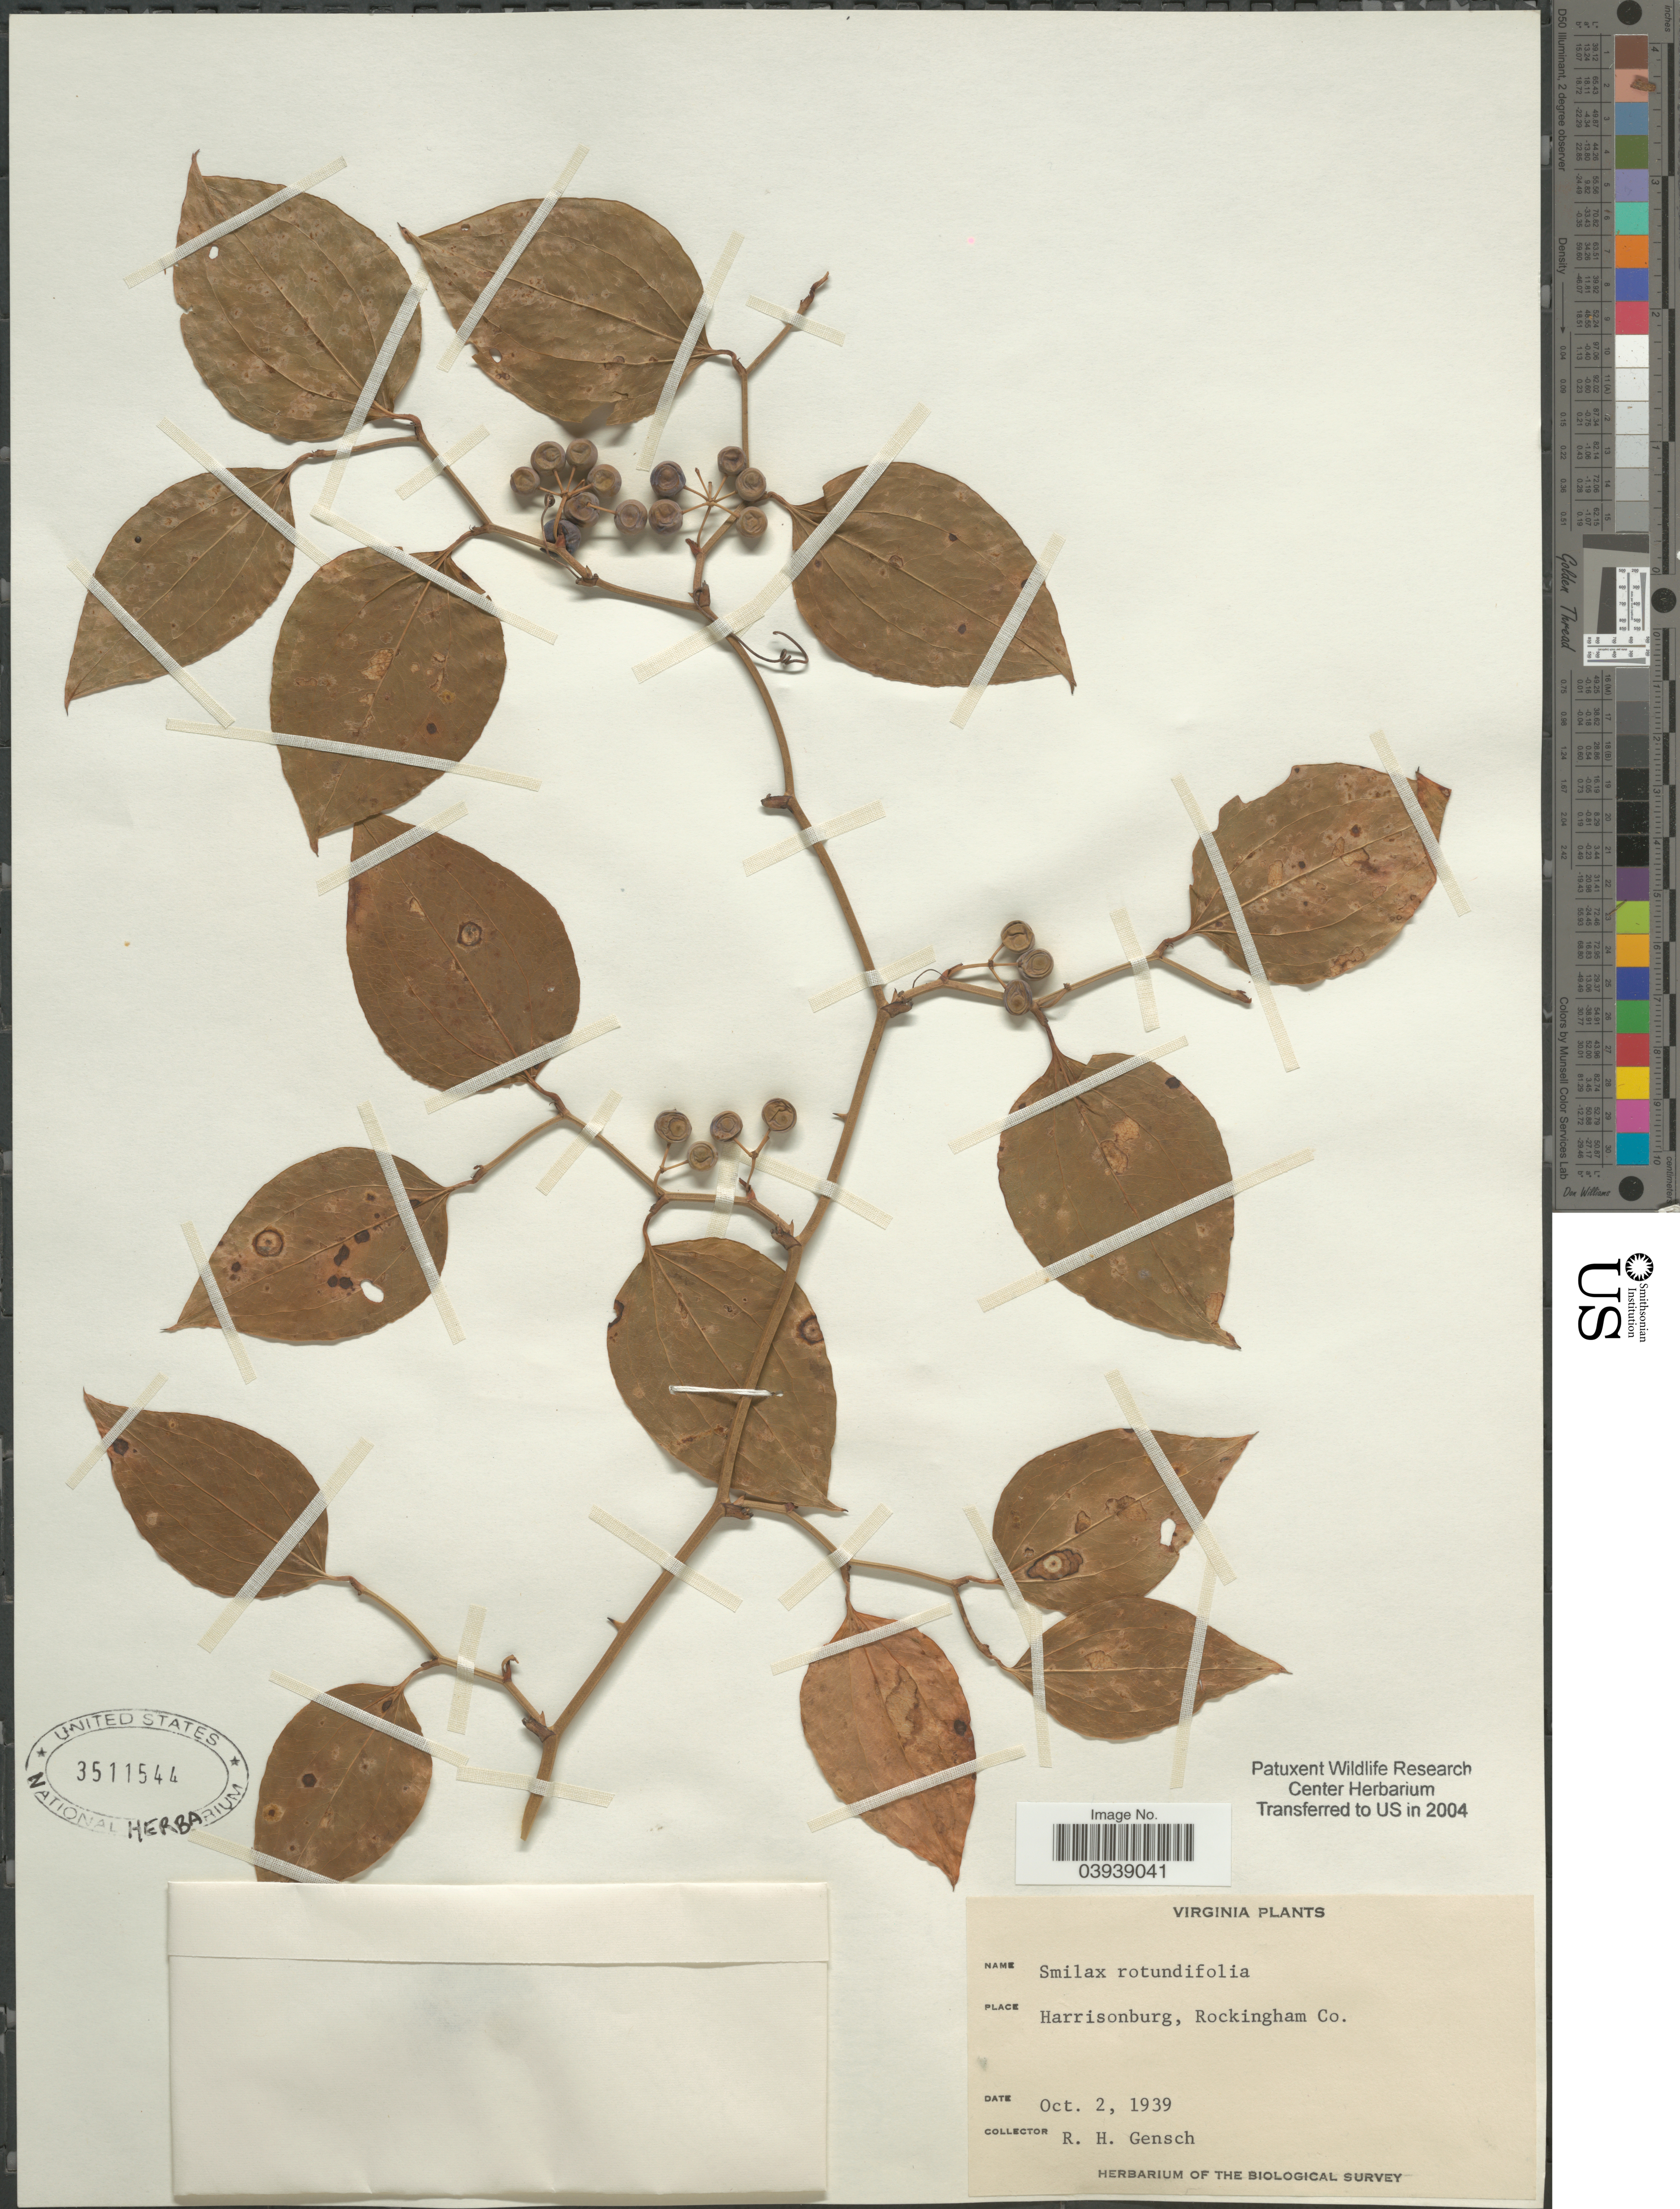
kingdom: Plantae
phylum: Tracheophyta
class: Liliopsida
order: Liliales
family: Smilacaceae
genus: Smilax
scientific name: Smilax rotundifolia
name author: L.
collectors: R. Gensch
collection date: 1939-10-02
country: United States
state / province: Virginia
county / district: Rockingham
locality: Harrisonburg, Rockingham Co.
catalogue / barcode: US 3511544